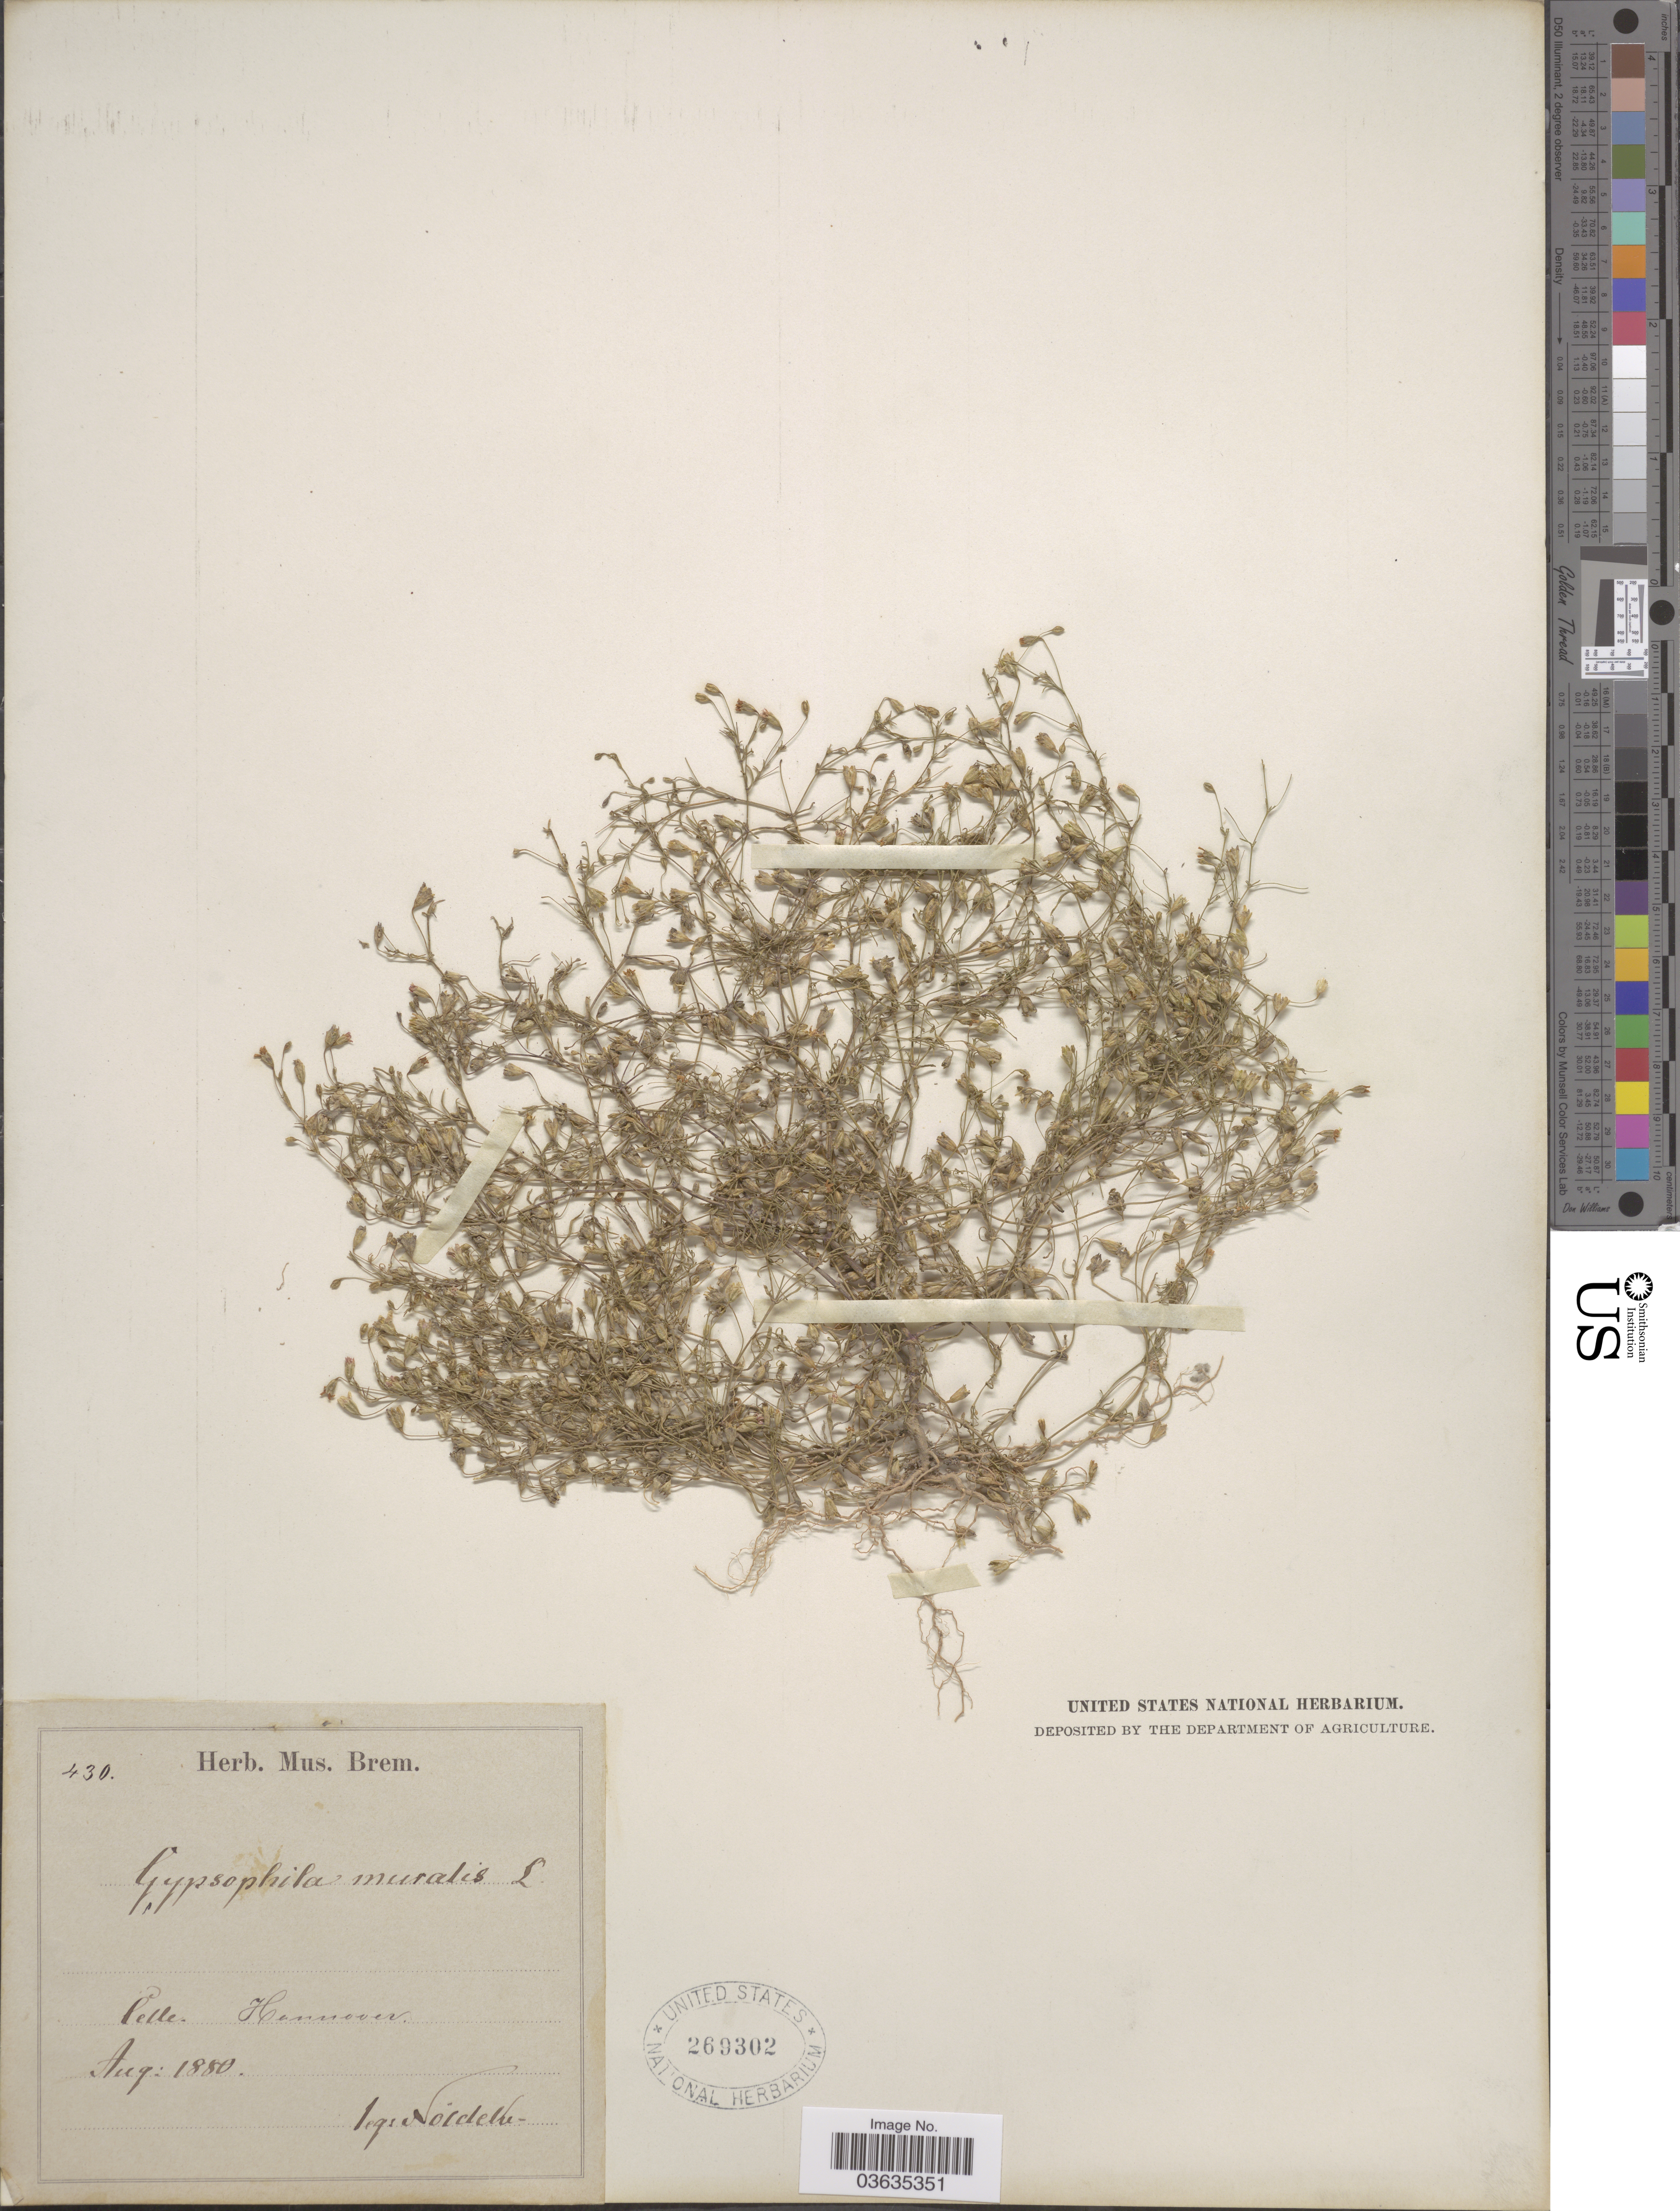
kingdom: Plantae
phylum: Tracheophyta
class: Magnoliopsida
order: Caryophyllales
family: Caryophyllaceae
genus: Psammophiliella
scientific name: Psammophiliella muralis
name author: (L.) Ikonn.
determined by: U.S. National Herbarium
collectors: -. Noldeke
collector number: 430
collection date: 1880-08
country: Germany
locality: Celle [interpreted]. Hannover.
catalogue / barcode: US 269302